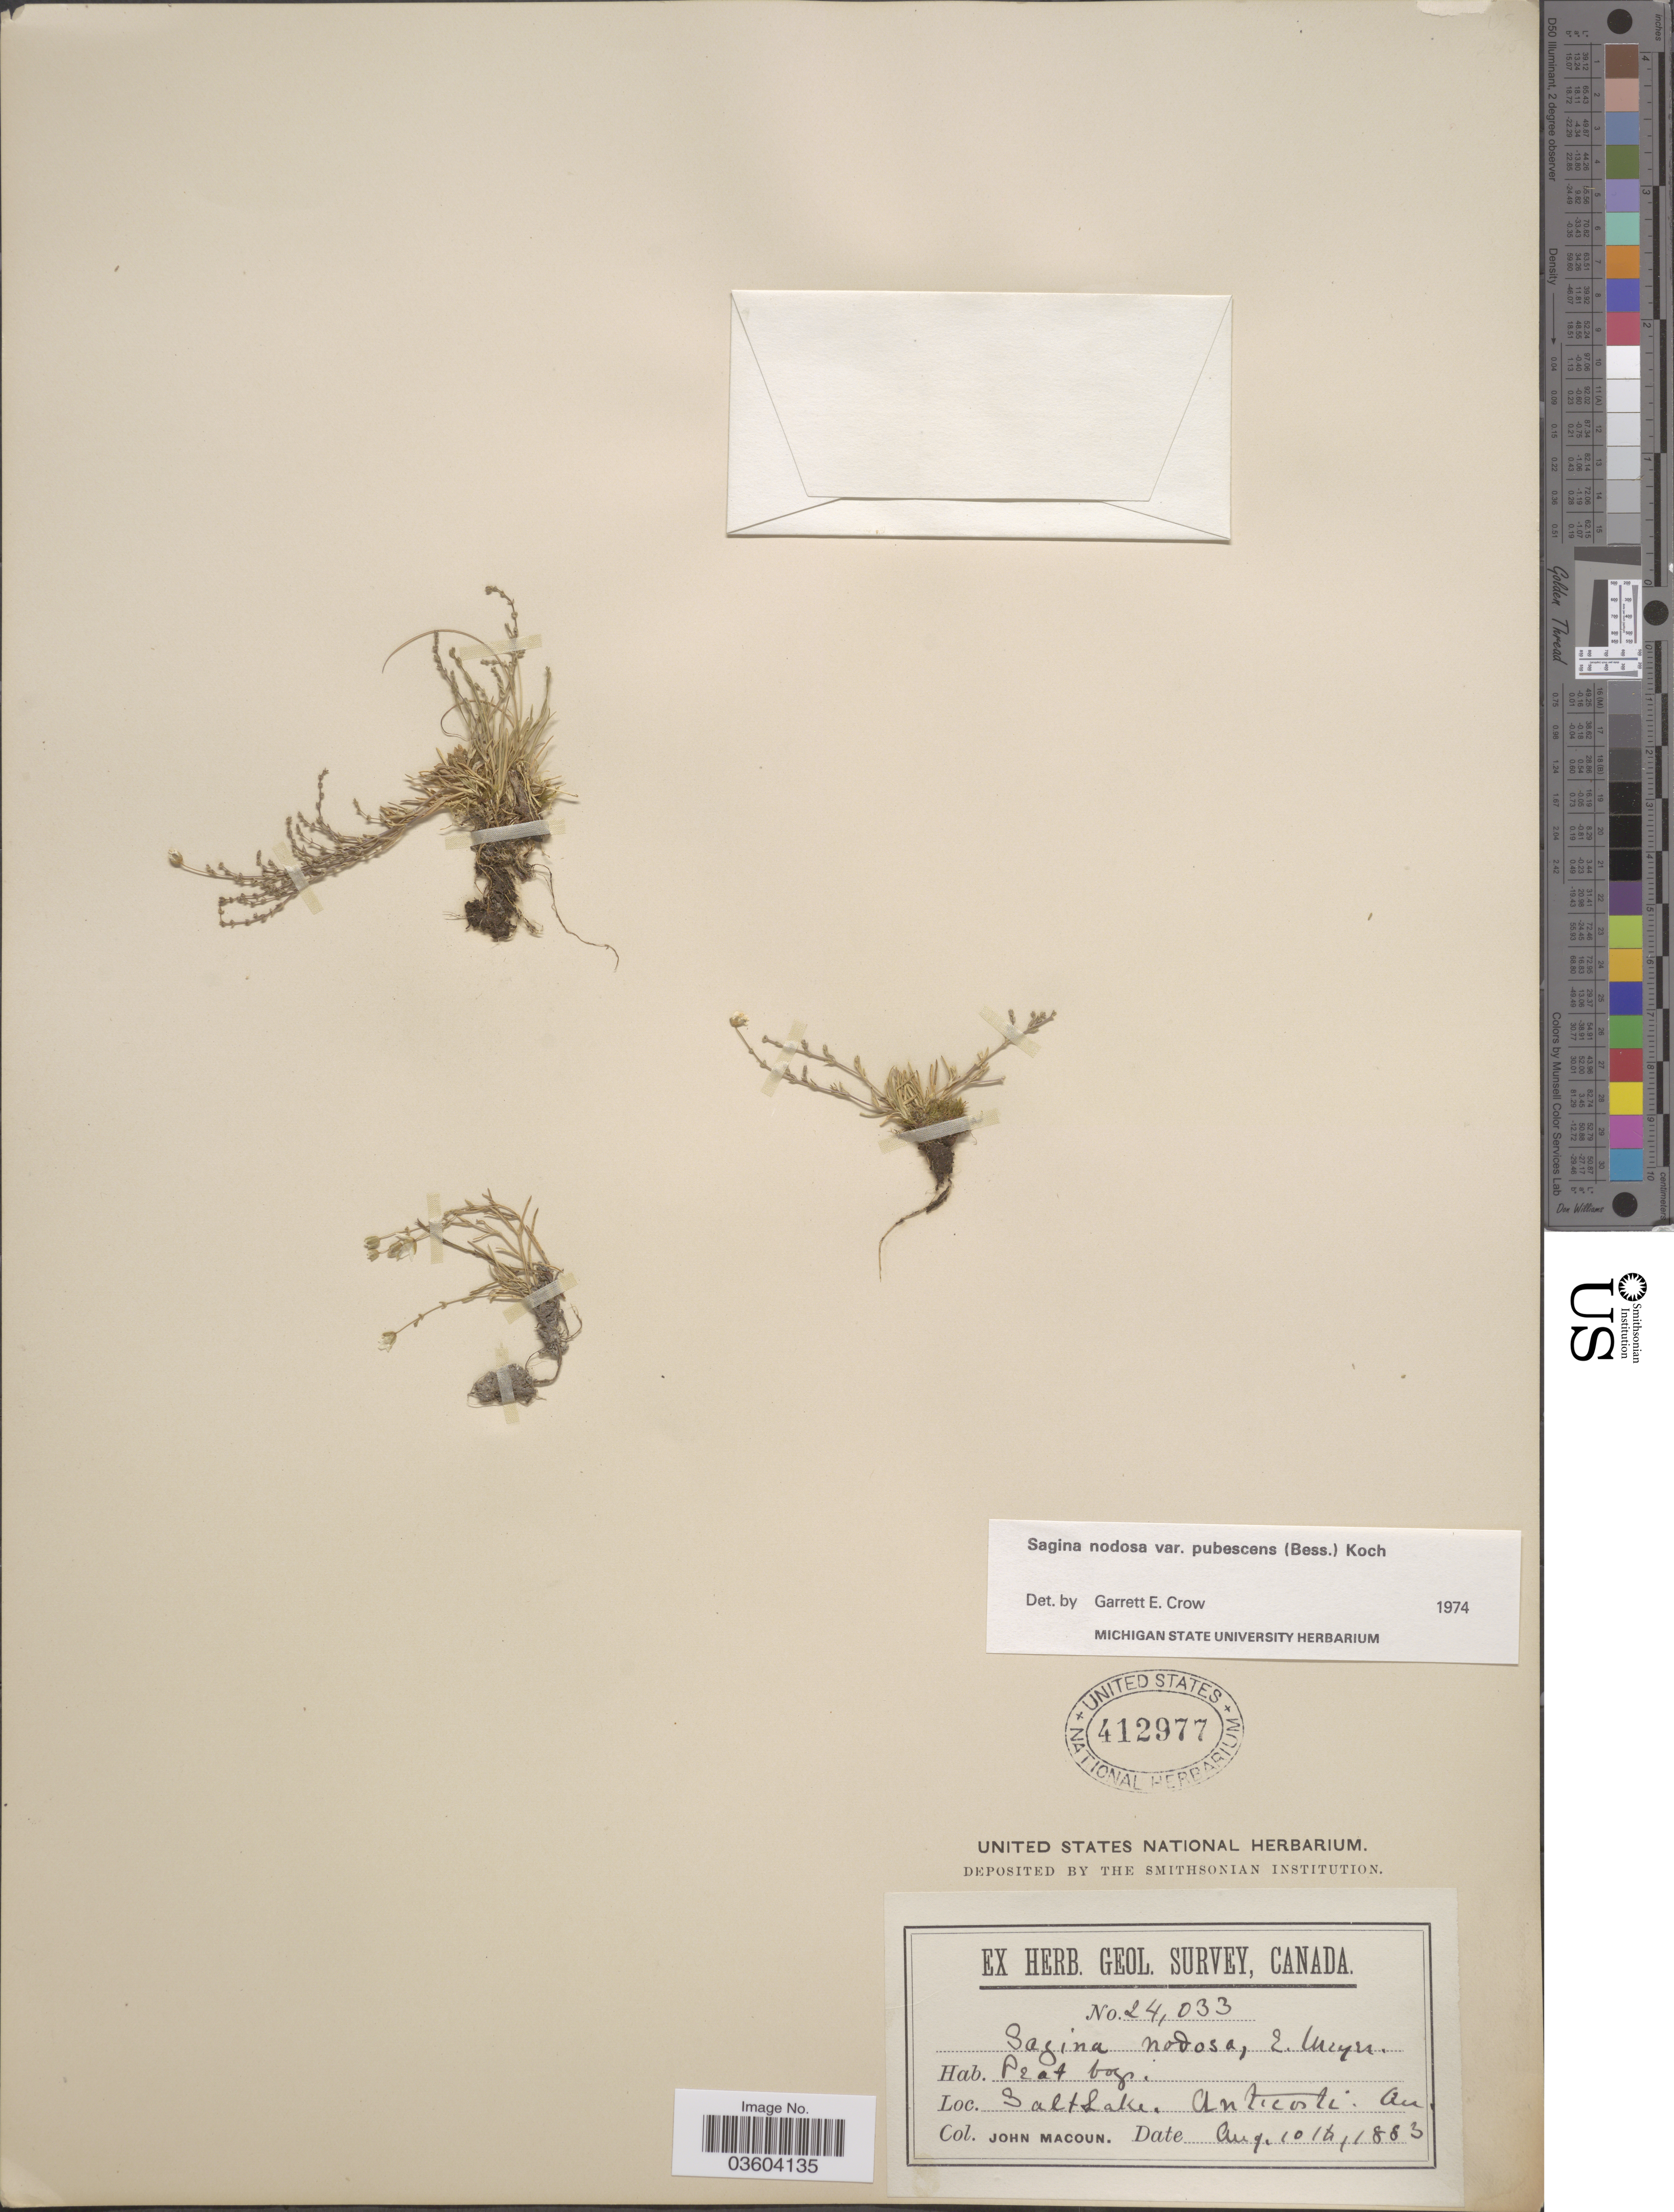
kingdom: Plantae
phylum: Tracheophyta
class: Magnoliopsida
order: Caryophyllales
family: Caryophyllaceae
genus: Sagina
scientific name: Sagina nodosa var. pubescens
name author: Mert. & W.D.J. Koch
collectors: J. Macoun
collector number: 24033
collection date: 1883-08-10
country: Canada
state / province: Quebec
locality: Salt Lake, Anticosti.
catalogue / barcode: US 412977